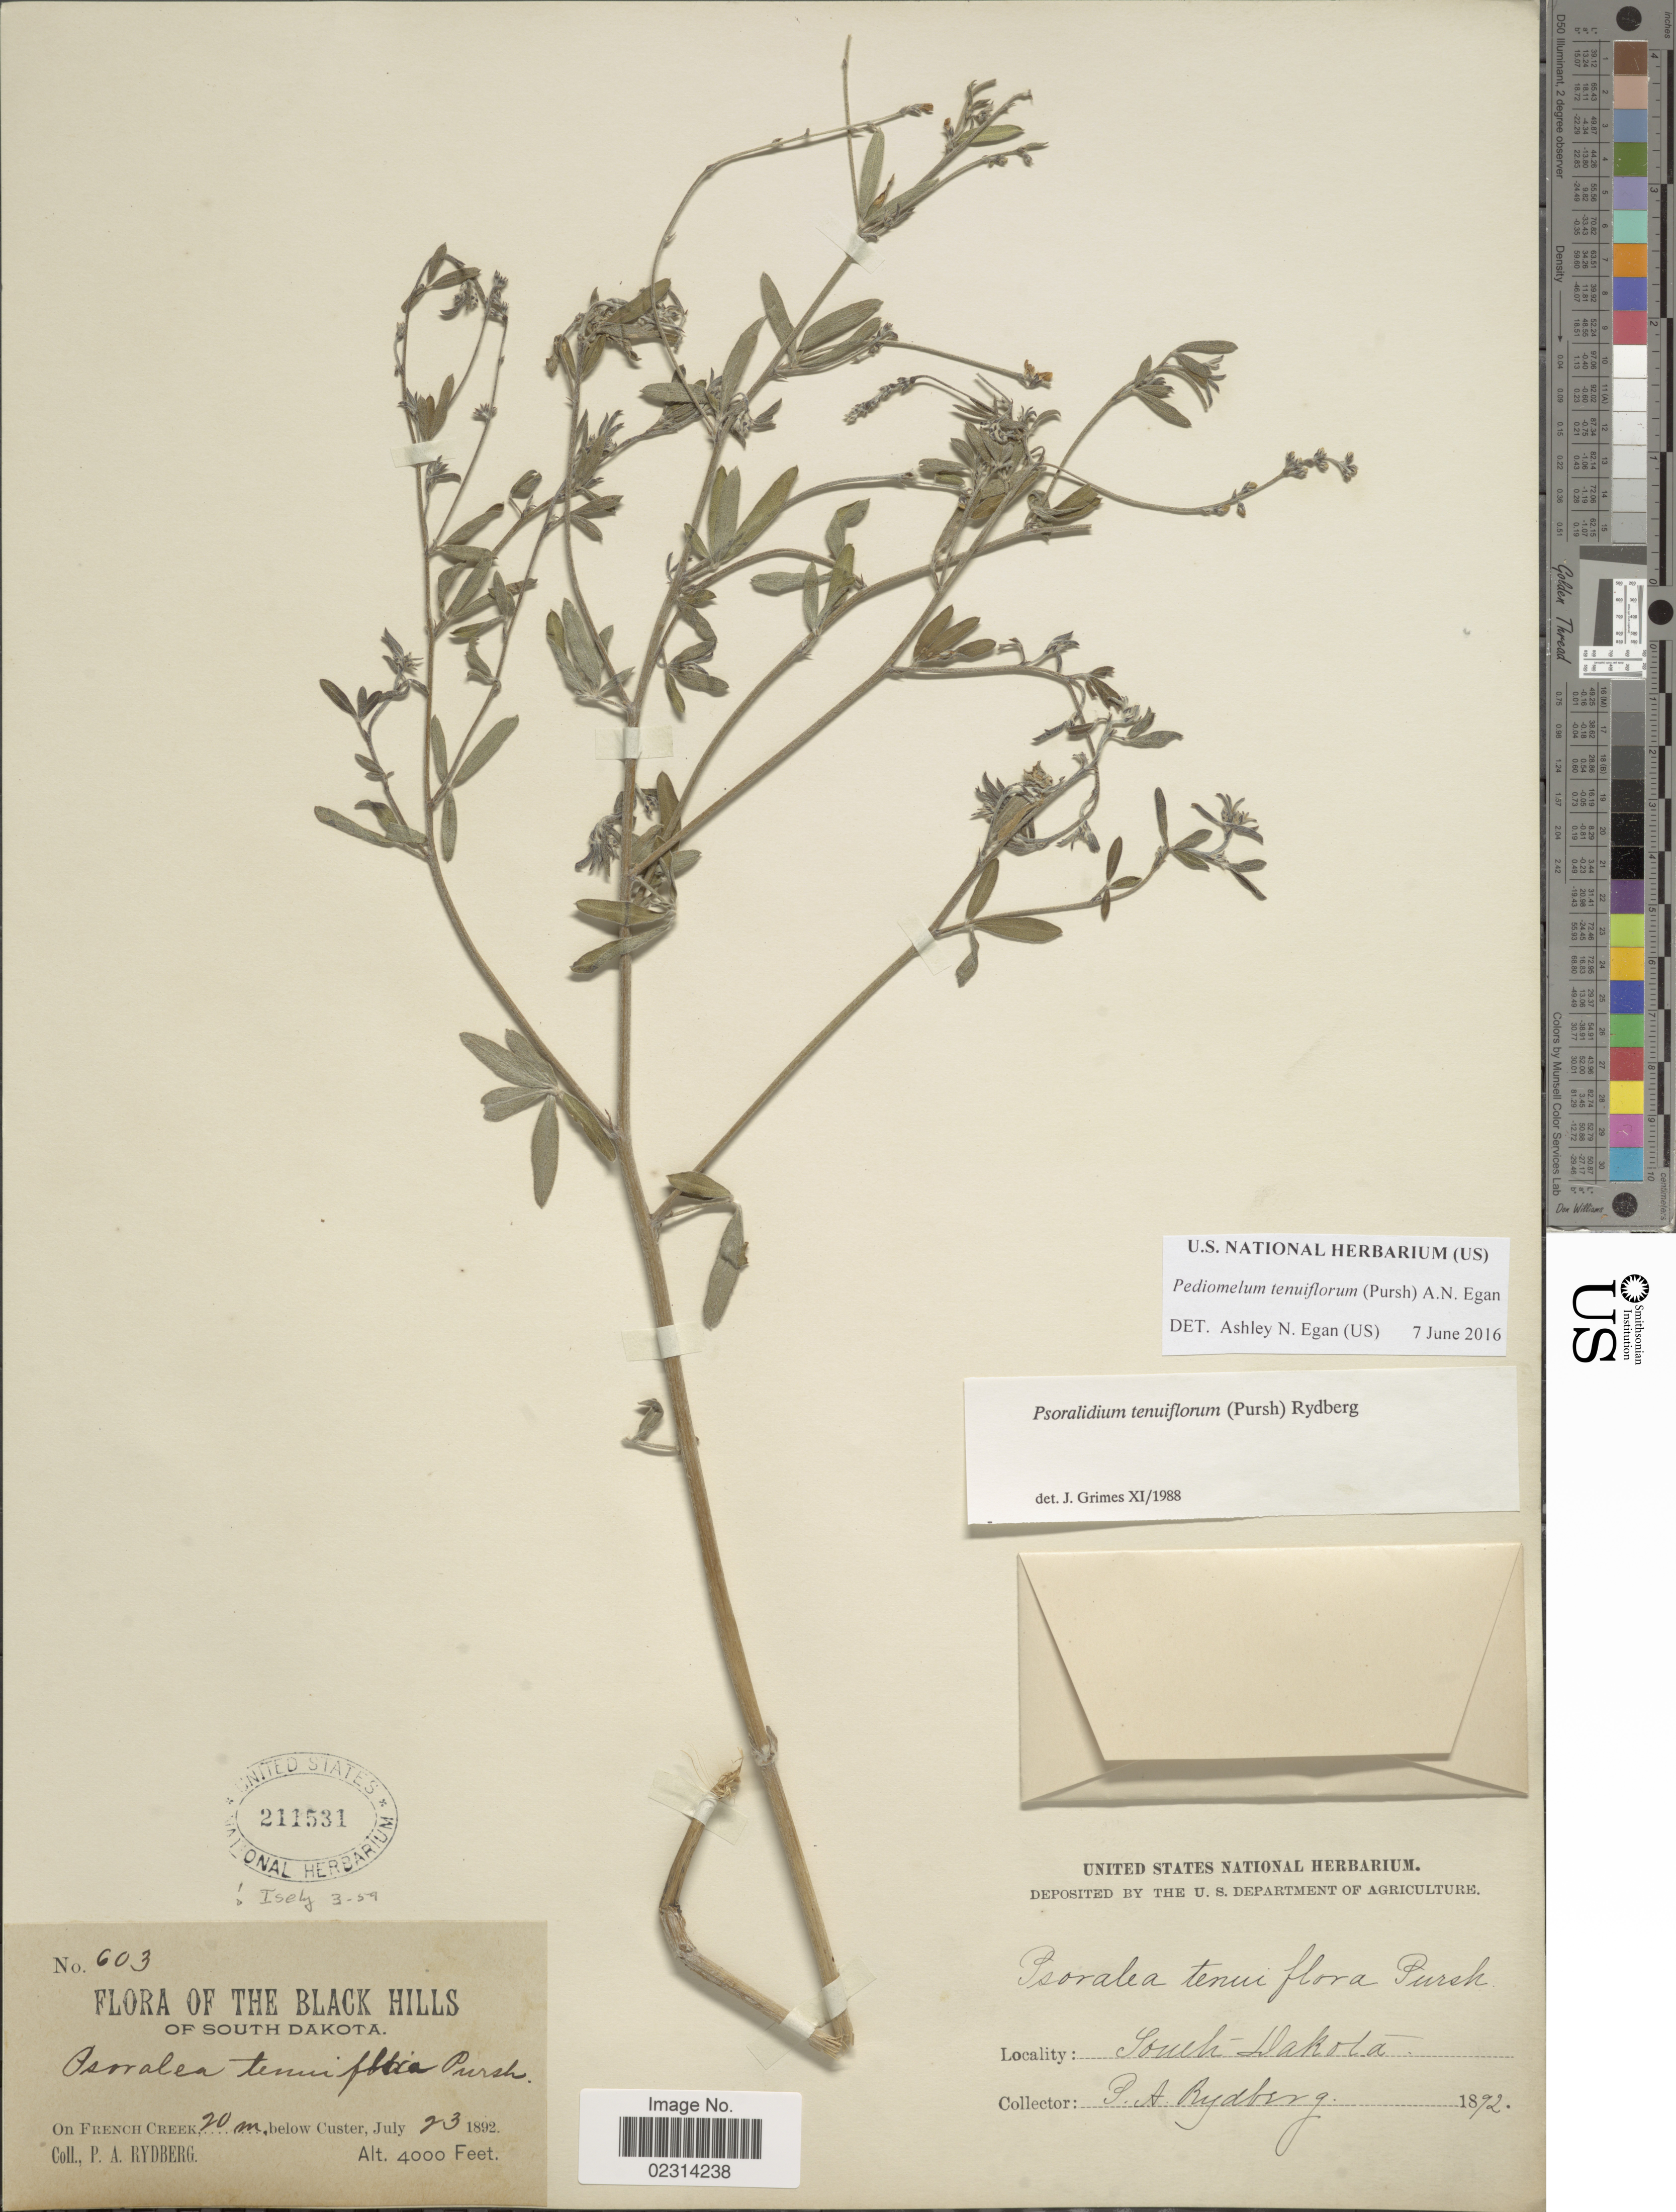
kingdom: Plantae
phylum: Tracheophyta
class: Magnoliopsida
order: Fabales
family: Fabaceae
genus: Psoralidium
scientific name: Psoralidium tenuiflorum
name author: (Pursh) Rydb.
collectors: P. A. Rydberg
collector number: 603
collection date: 1892-07-23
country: United States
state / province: South Dakota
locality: Black Hills. On French Creek, 20 m. below Custer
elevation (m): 1219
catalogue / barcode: US 211531